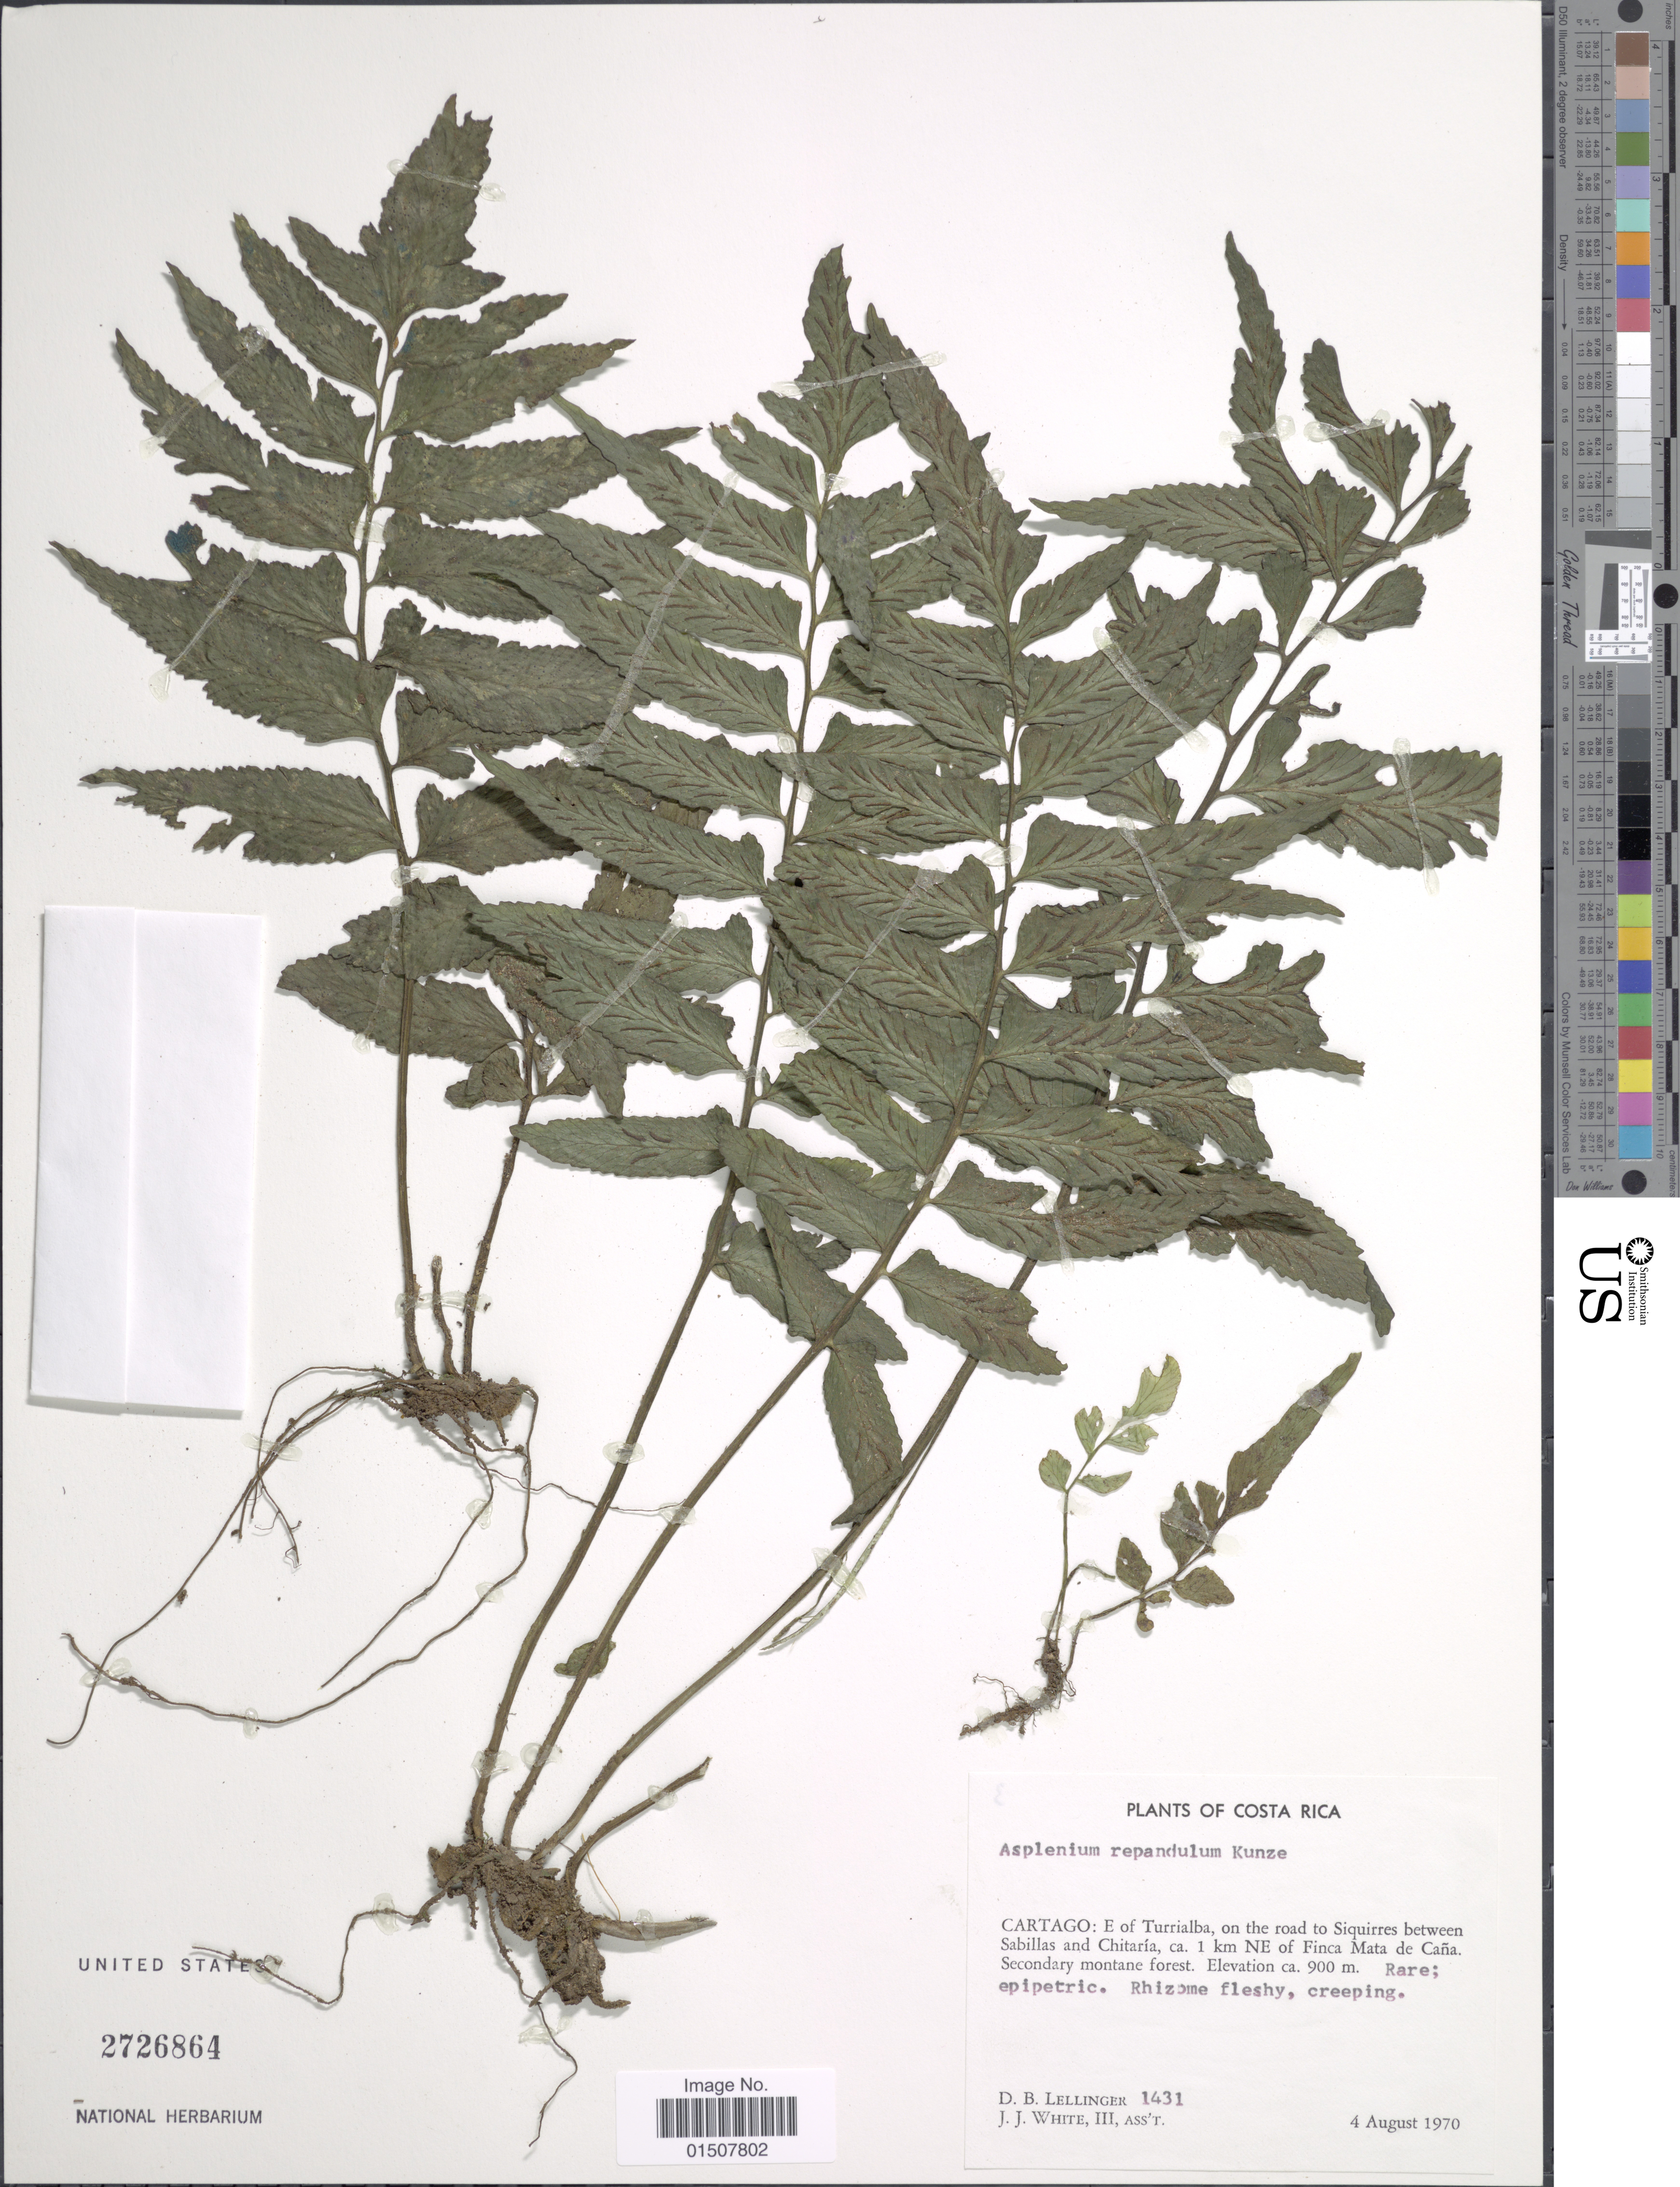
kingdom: Plantae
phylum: Tracheophyta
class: Polypodiopsida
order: Polypodiales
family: Aspleniaceae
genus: Asplenium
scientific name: Asplenium riparium Brack., nom. illeg.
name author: Brack. in Wilkes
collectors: D. B. Lellinger & J. J. White III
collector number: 1431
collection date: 1970-08-04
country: Costa Rica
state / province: Cartago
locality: Cartago:E of Turrialba, on the road to Siguirres between Sabillas and Chittaria, ca. 1 km NE Finca Mata de Cana. Secondary montane forest.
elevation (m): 900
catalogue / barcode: US 2726864